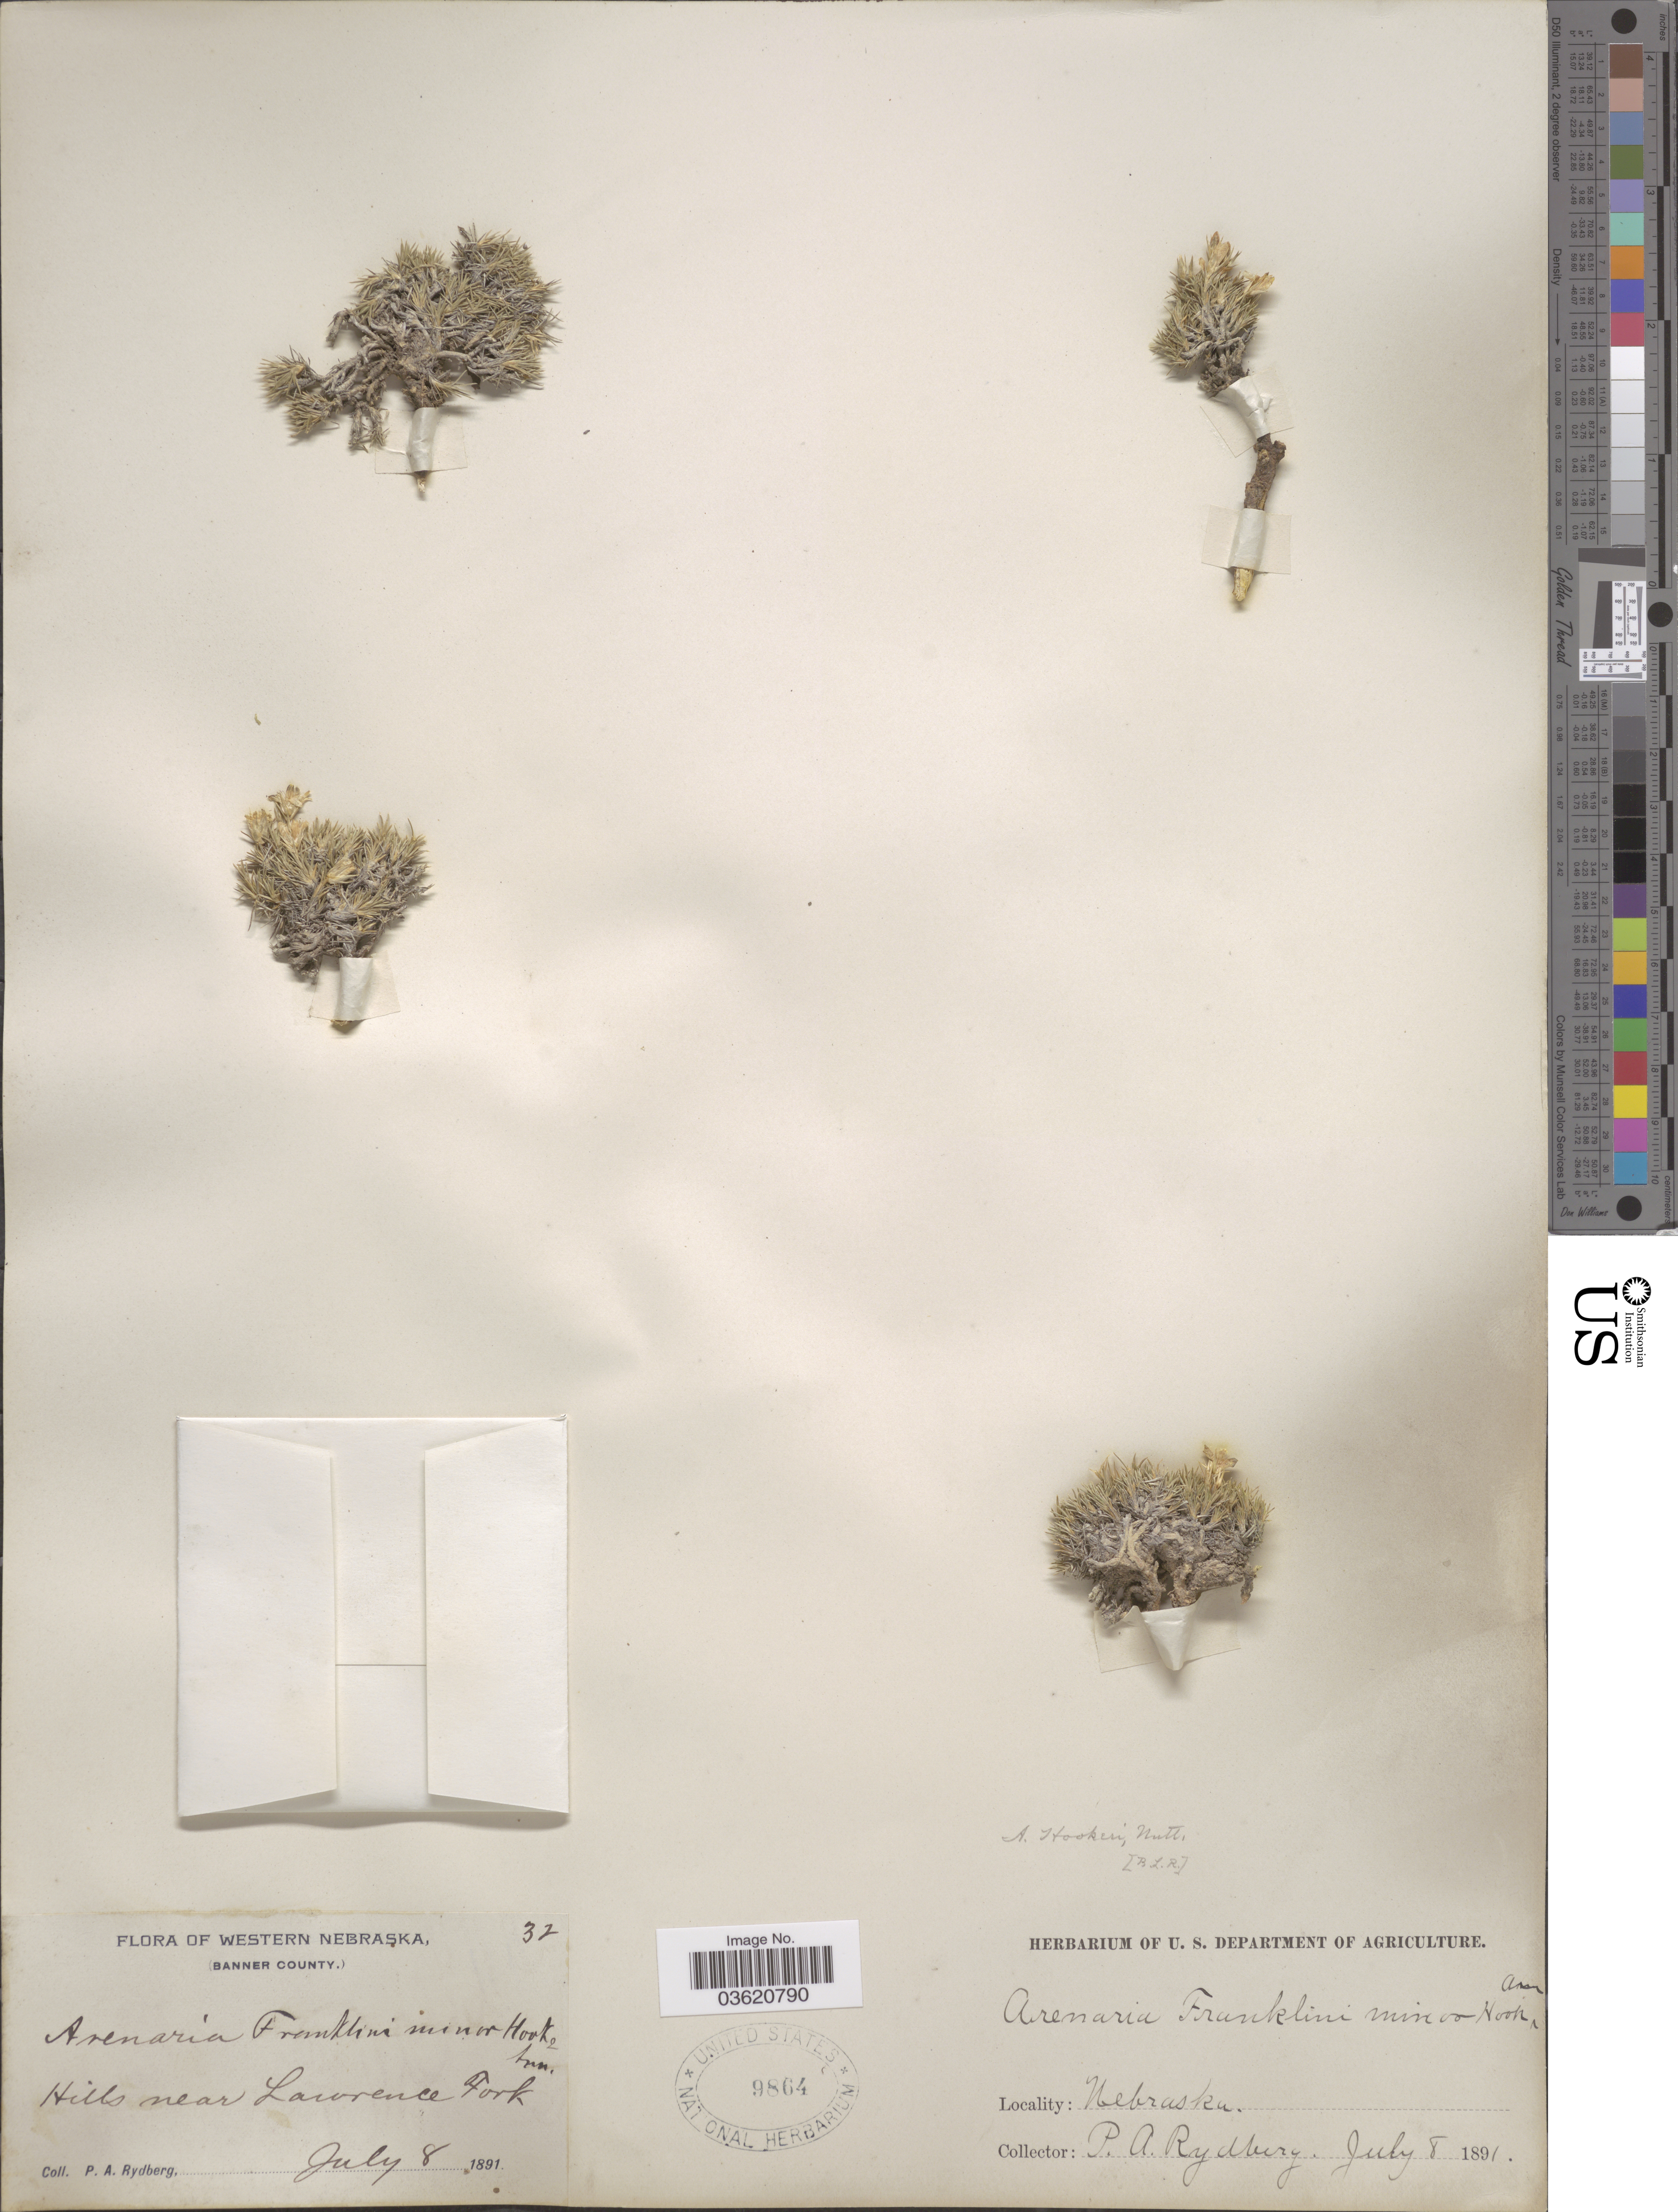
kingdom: Plantae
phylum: Tracheophyta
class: Magnoliopsida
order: Caryophyllales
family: Caryophyllaceae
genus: Eremogone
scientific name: Eremogone hookeri var. hookeri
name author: (Nutt.) W.A. Weber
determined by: Strong, Mark T., (BOT), Smithsonian Institution - National Museum of Natural History (UNITED STATES)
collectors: P. A. Rydberg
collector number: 32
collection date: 1891-07-08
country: United States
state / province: Nebraska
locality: Western Nebraska, (Banner County.). Hills near Lawrence Fork.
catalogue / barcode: US 9864